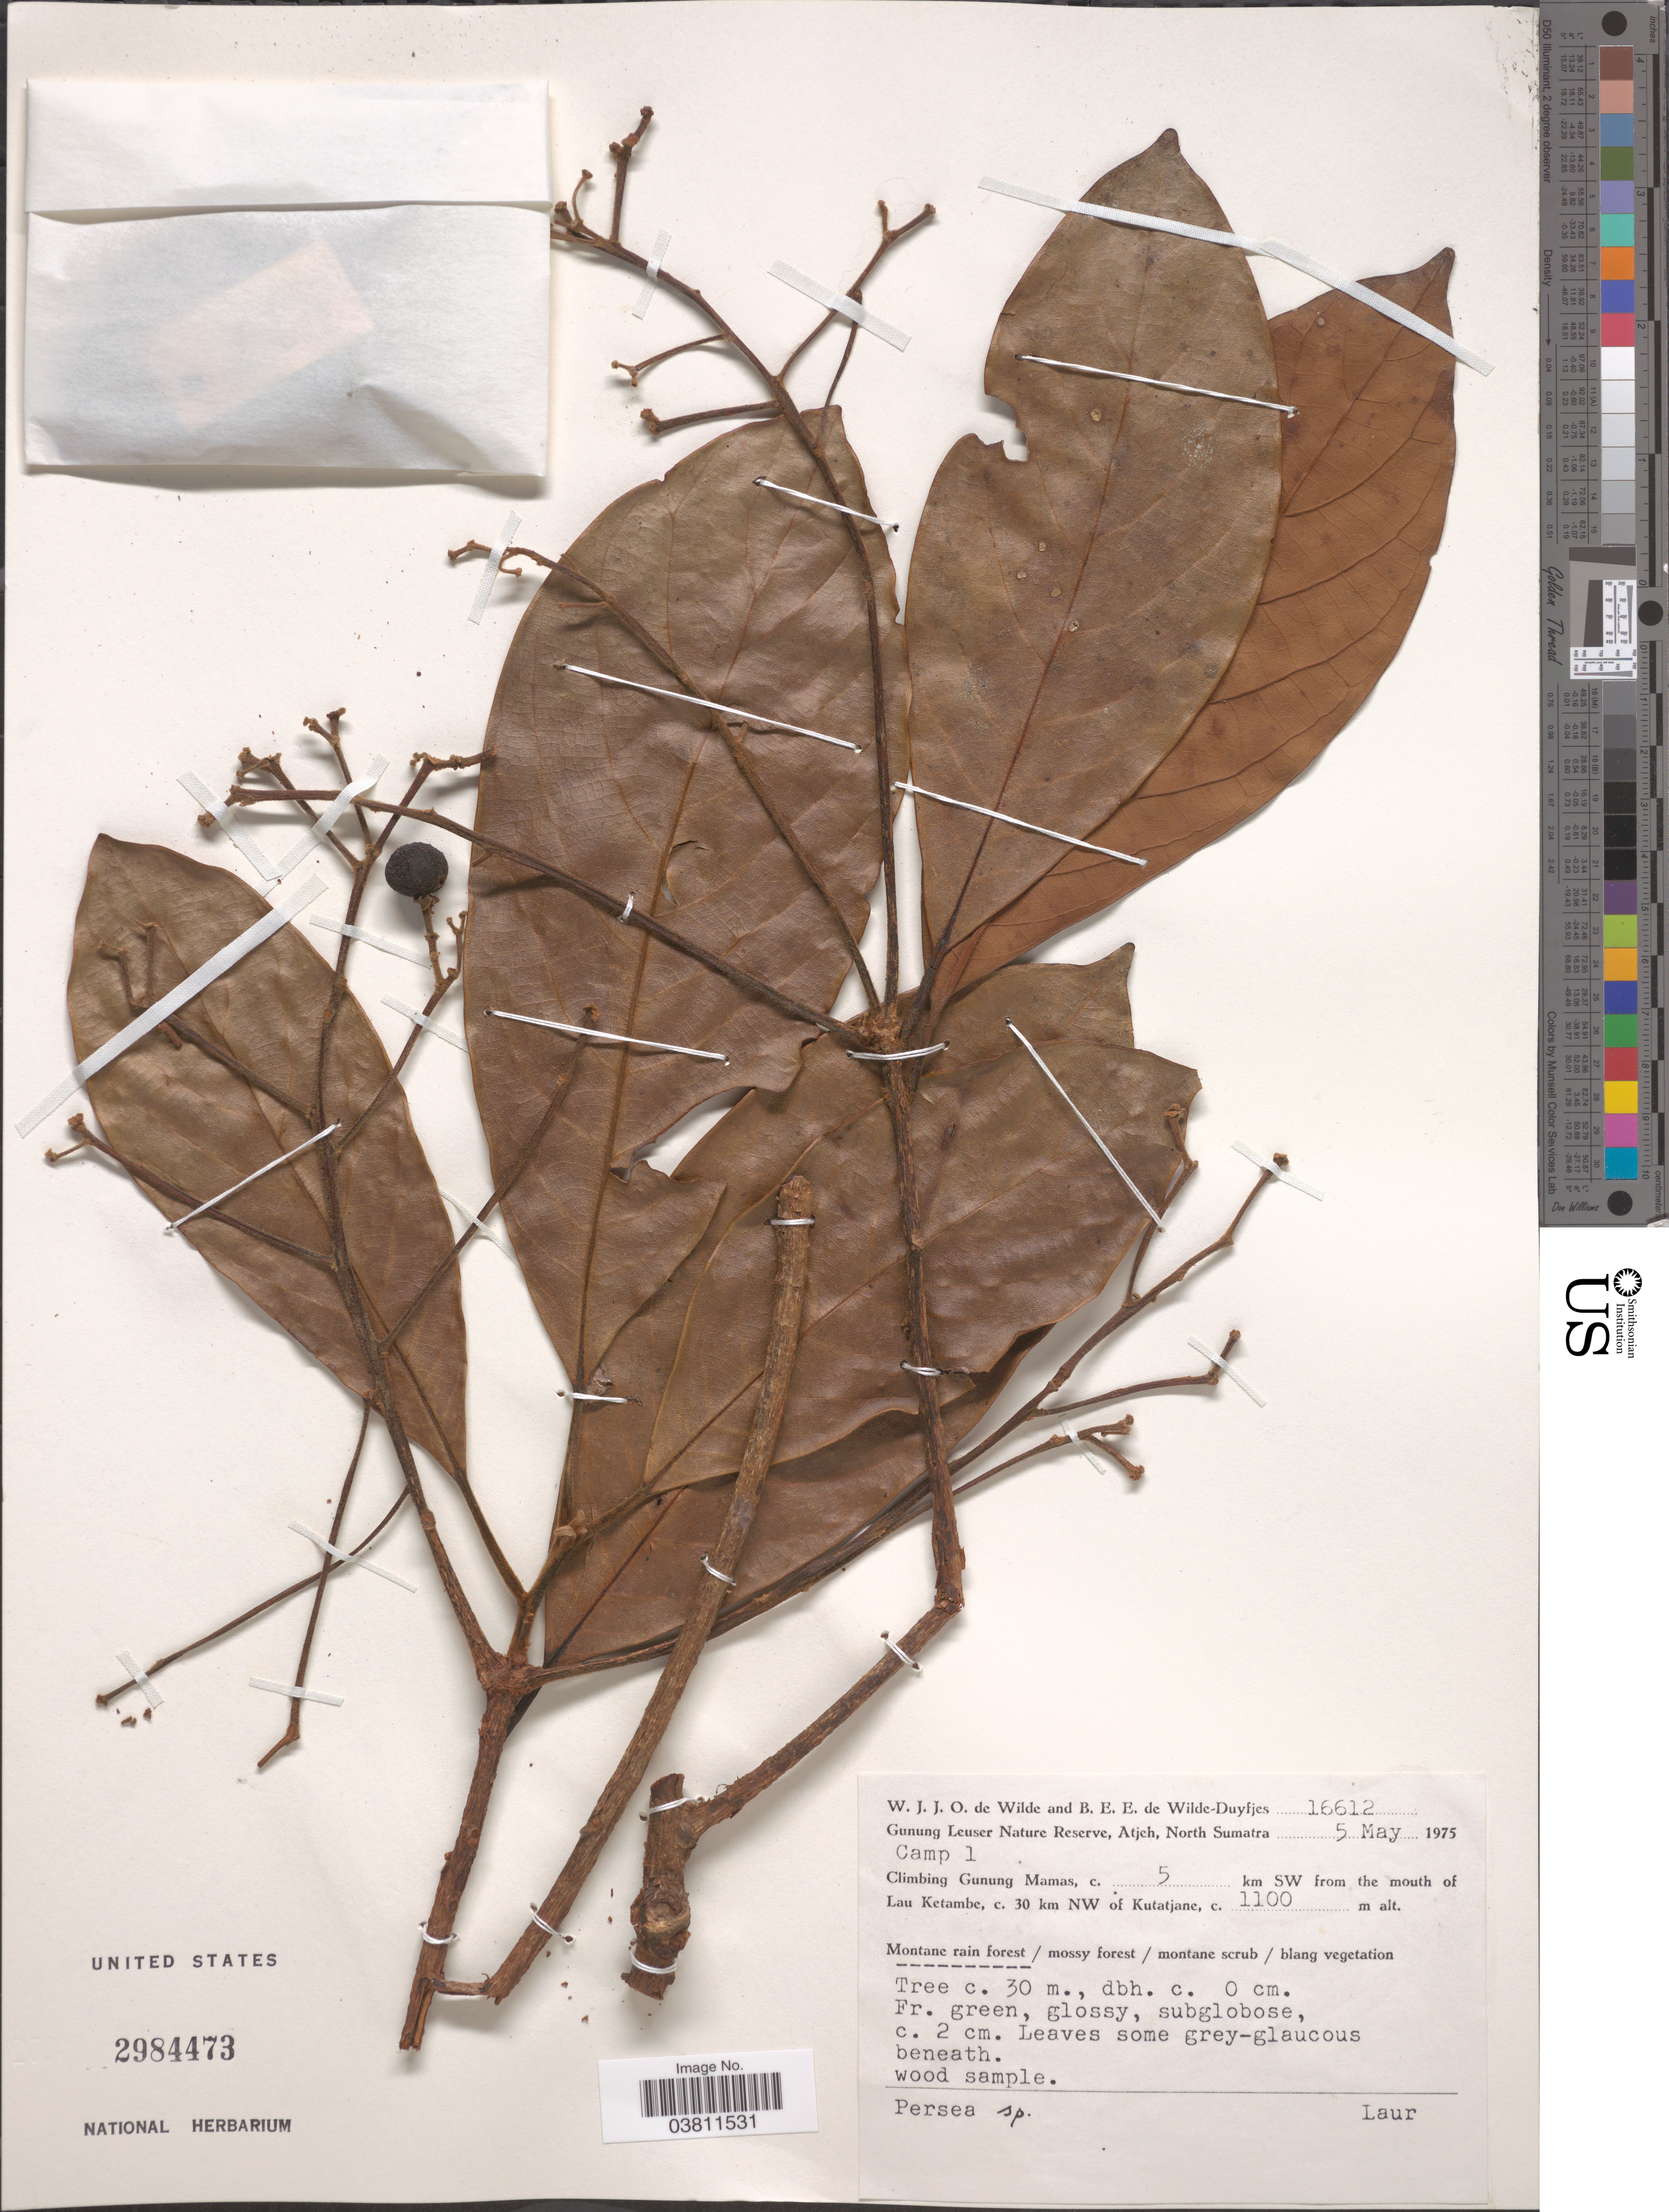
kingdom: Plantae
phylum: Tracheophyta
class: Magnoliopsida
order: Laurales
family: Lauraceae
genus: Persea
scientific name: Persea sp.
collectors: W. J. de Wilde & B. E. de Wilde-Duyfjes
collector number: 16612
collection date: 1975-05-05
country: Indonesia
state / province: Sumatra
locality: Gunung Leuser Nature Reserve, Atjeh, North Sumatra. Camp 1. Climbing Gunung Mamas, c. 5 km SW from the mouth of Lau Ketambe, c. 30 km NW of Kutatjane.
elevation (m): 1100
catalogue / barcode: US 2984473